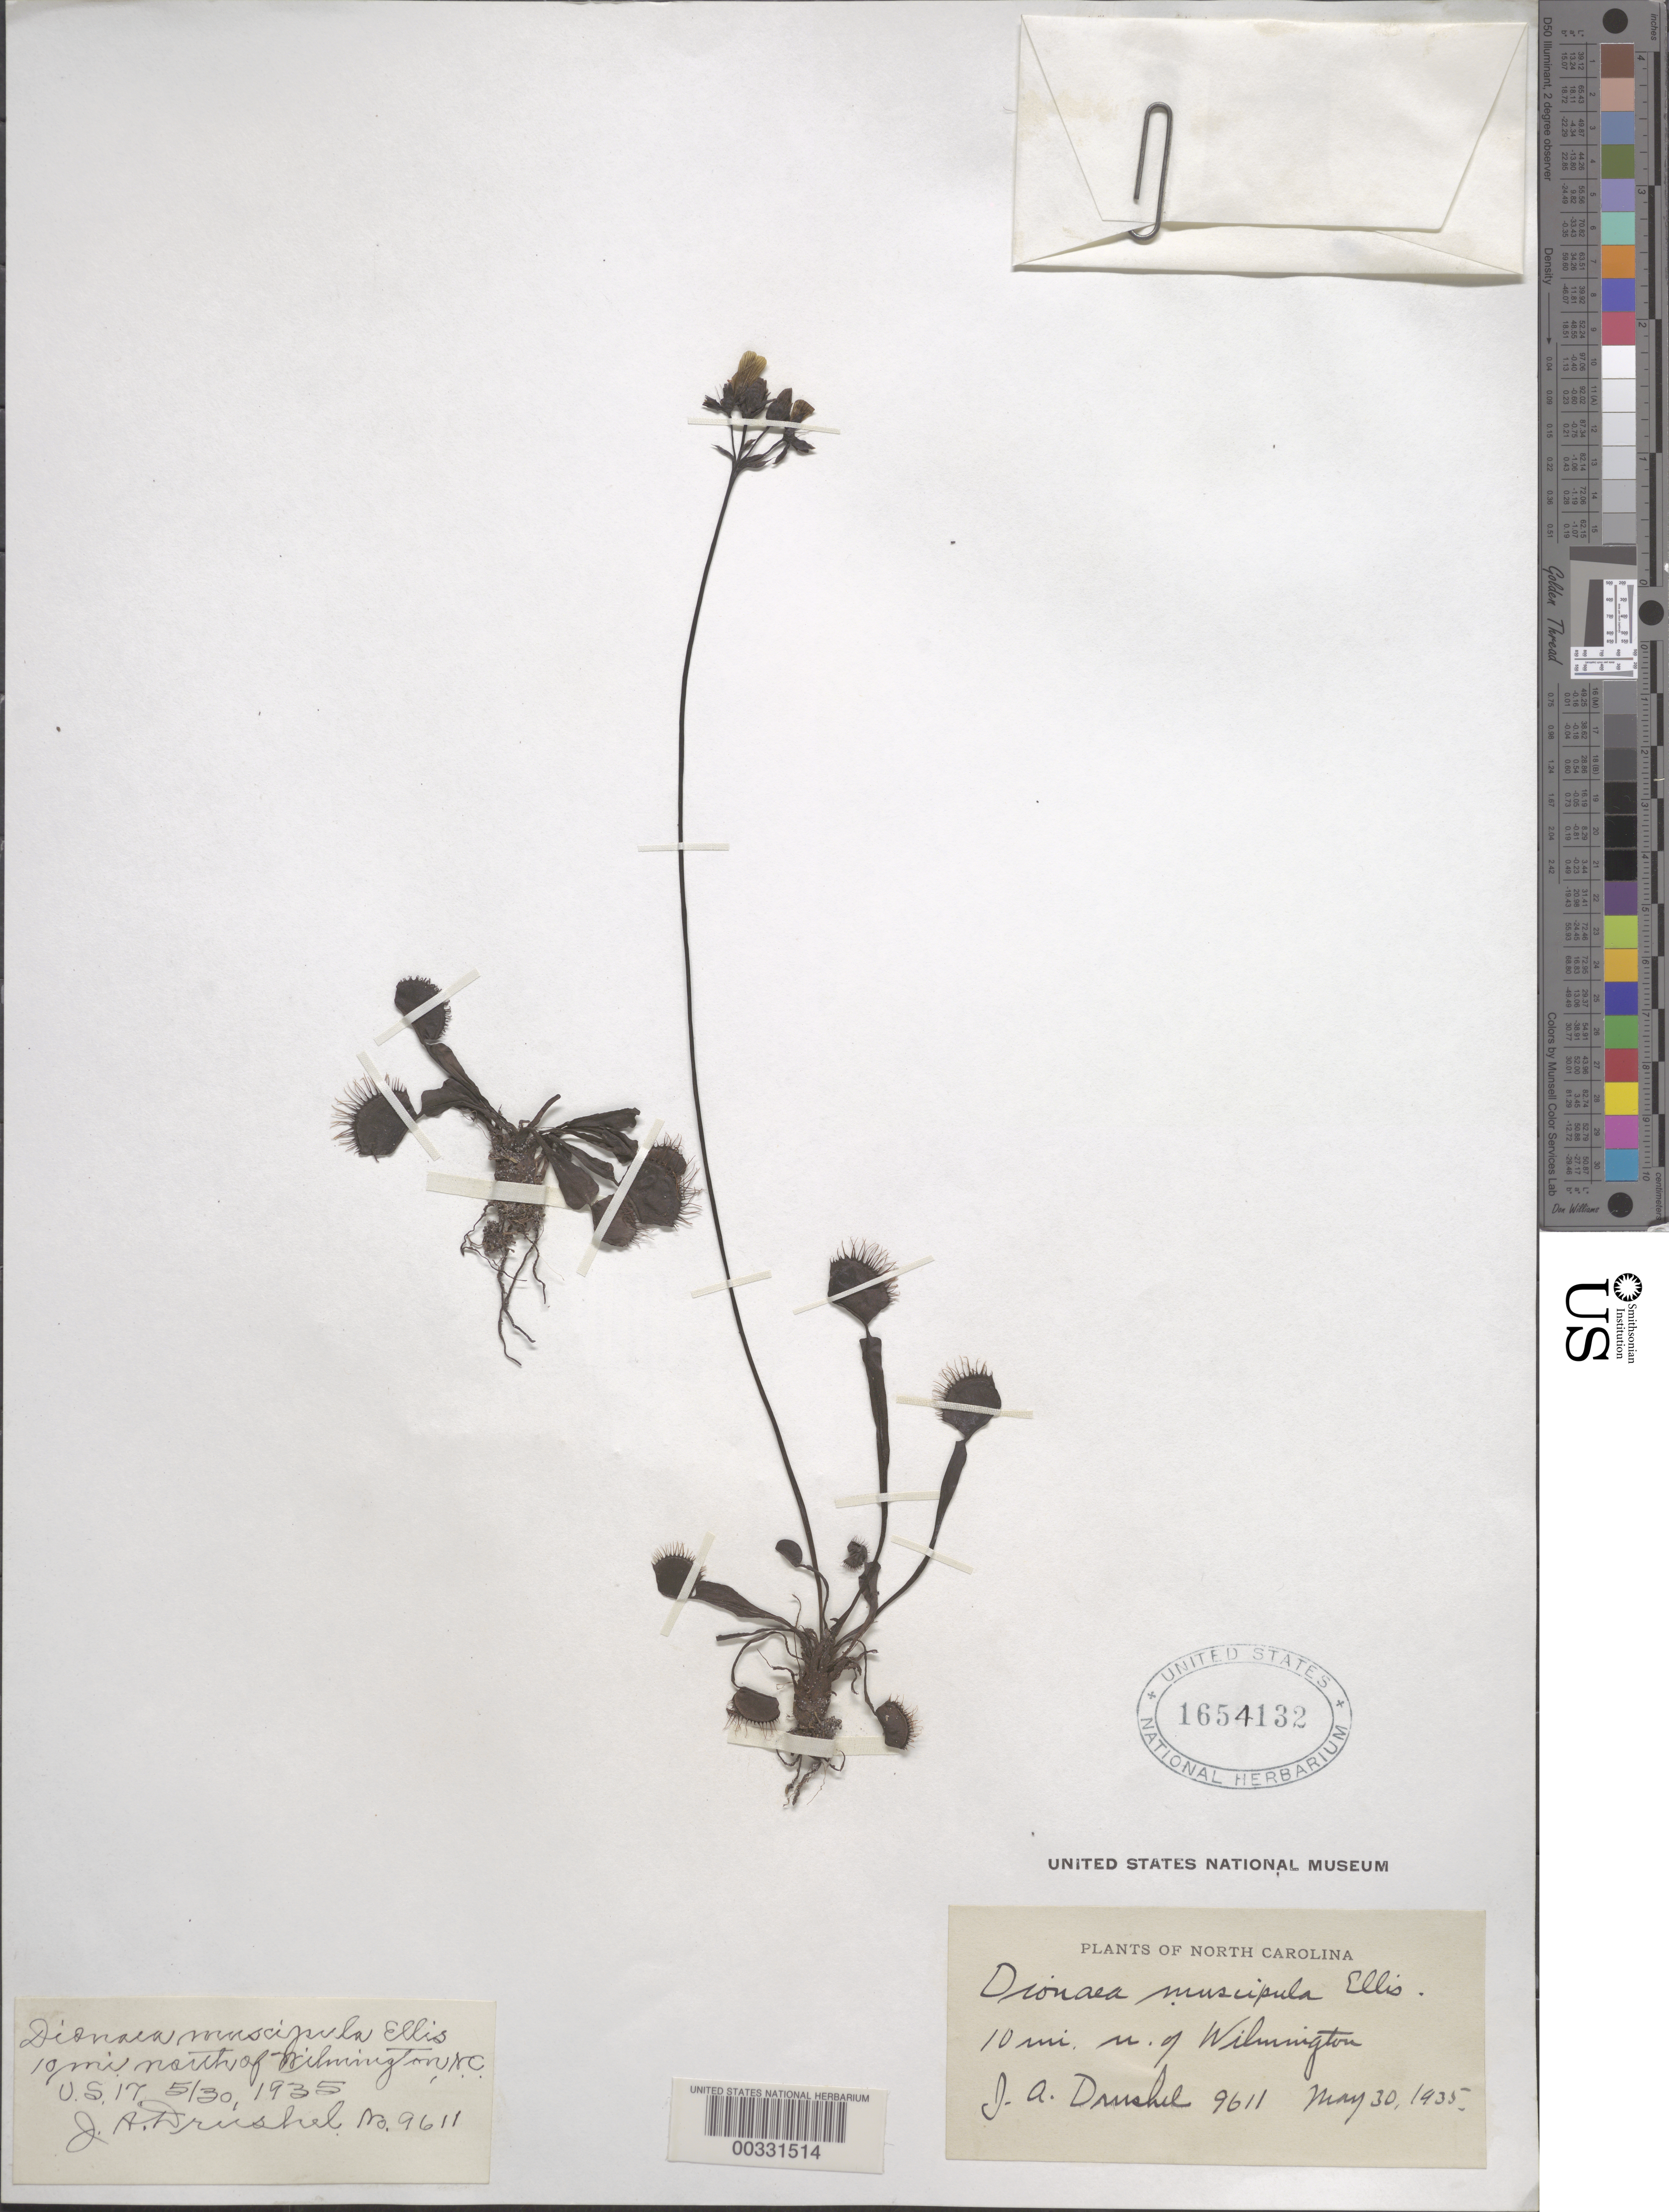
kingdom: Plantae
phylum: Tracheophyta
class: Magnoliopsida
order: Caryophyllales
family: Droseraceae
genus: Dionaea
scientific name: Dionaea muscipula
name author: J. Ellis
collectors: J. A. Drushel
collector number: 9611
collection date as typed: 30 May 1935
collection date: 1935-05-30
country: United States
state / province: North Carolina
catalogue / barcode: US 1654132